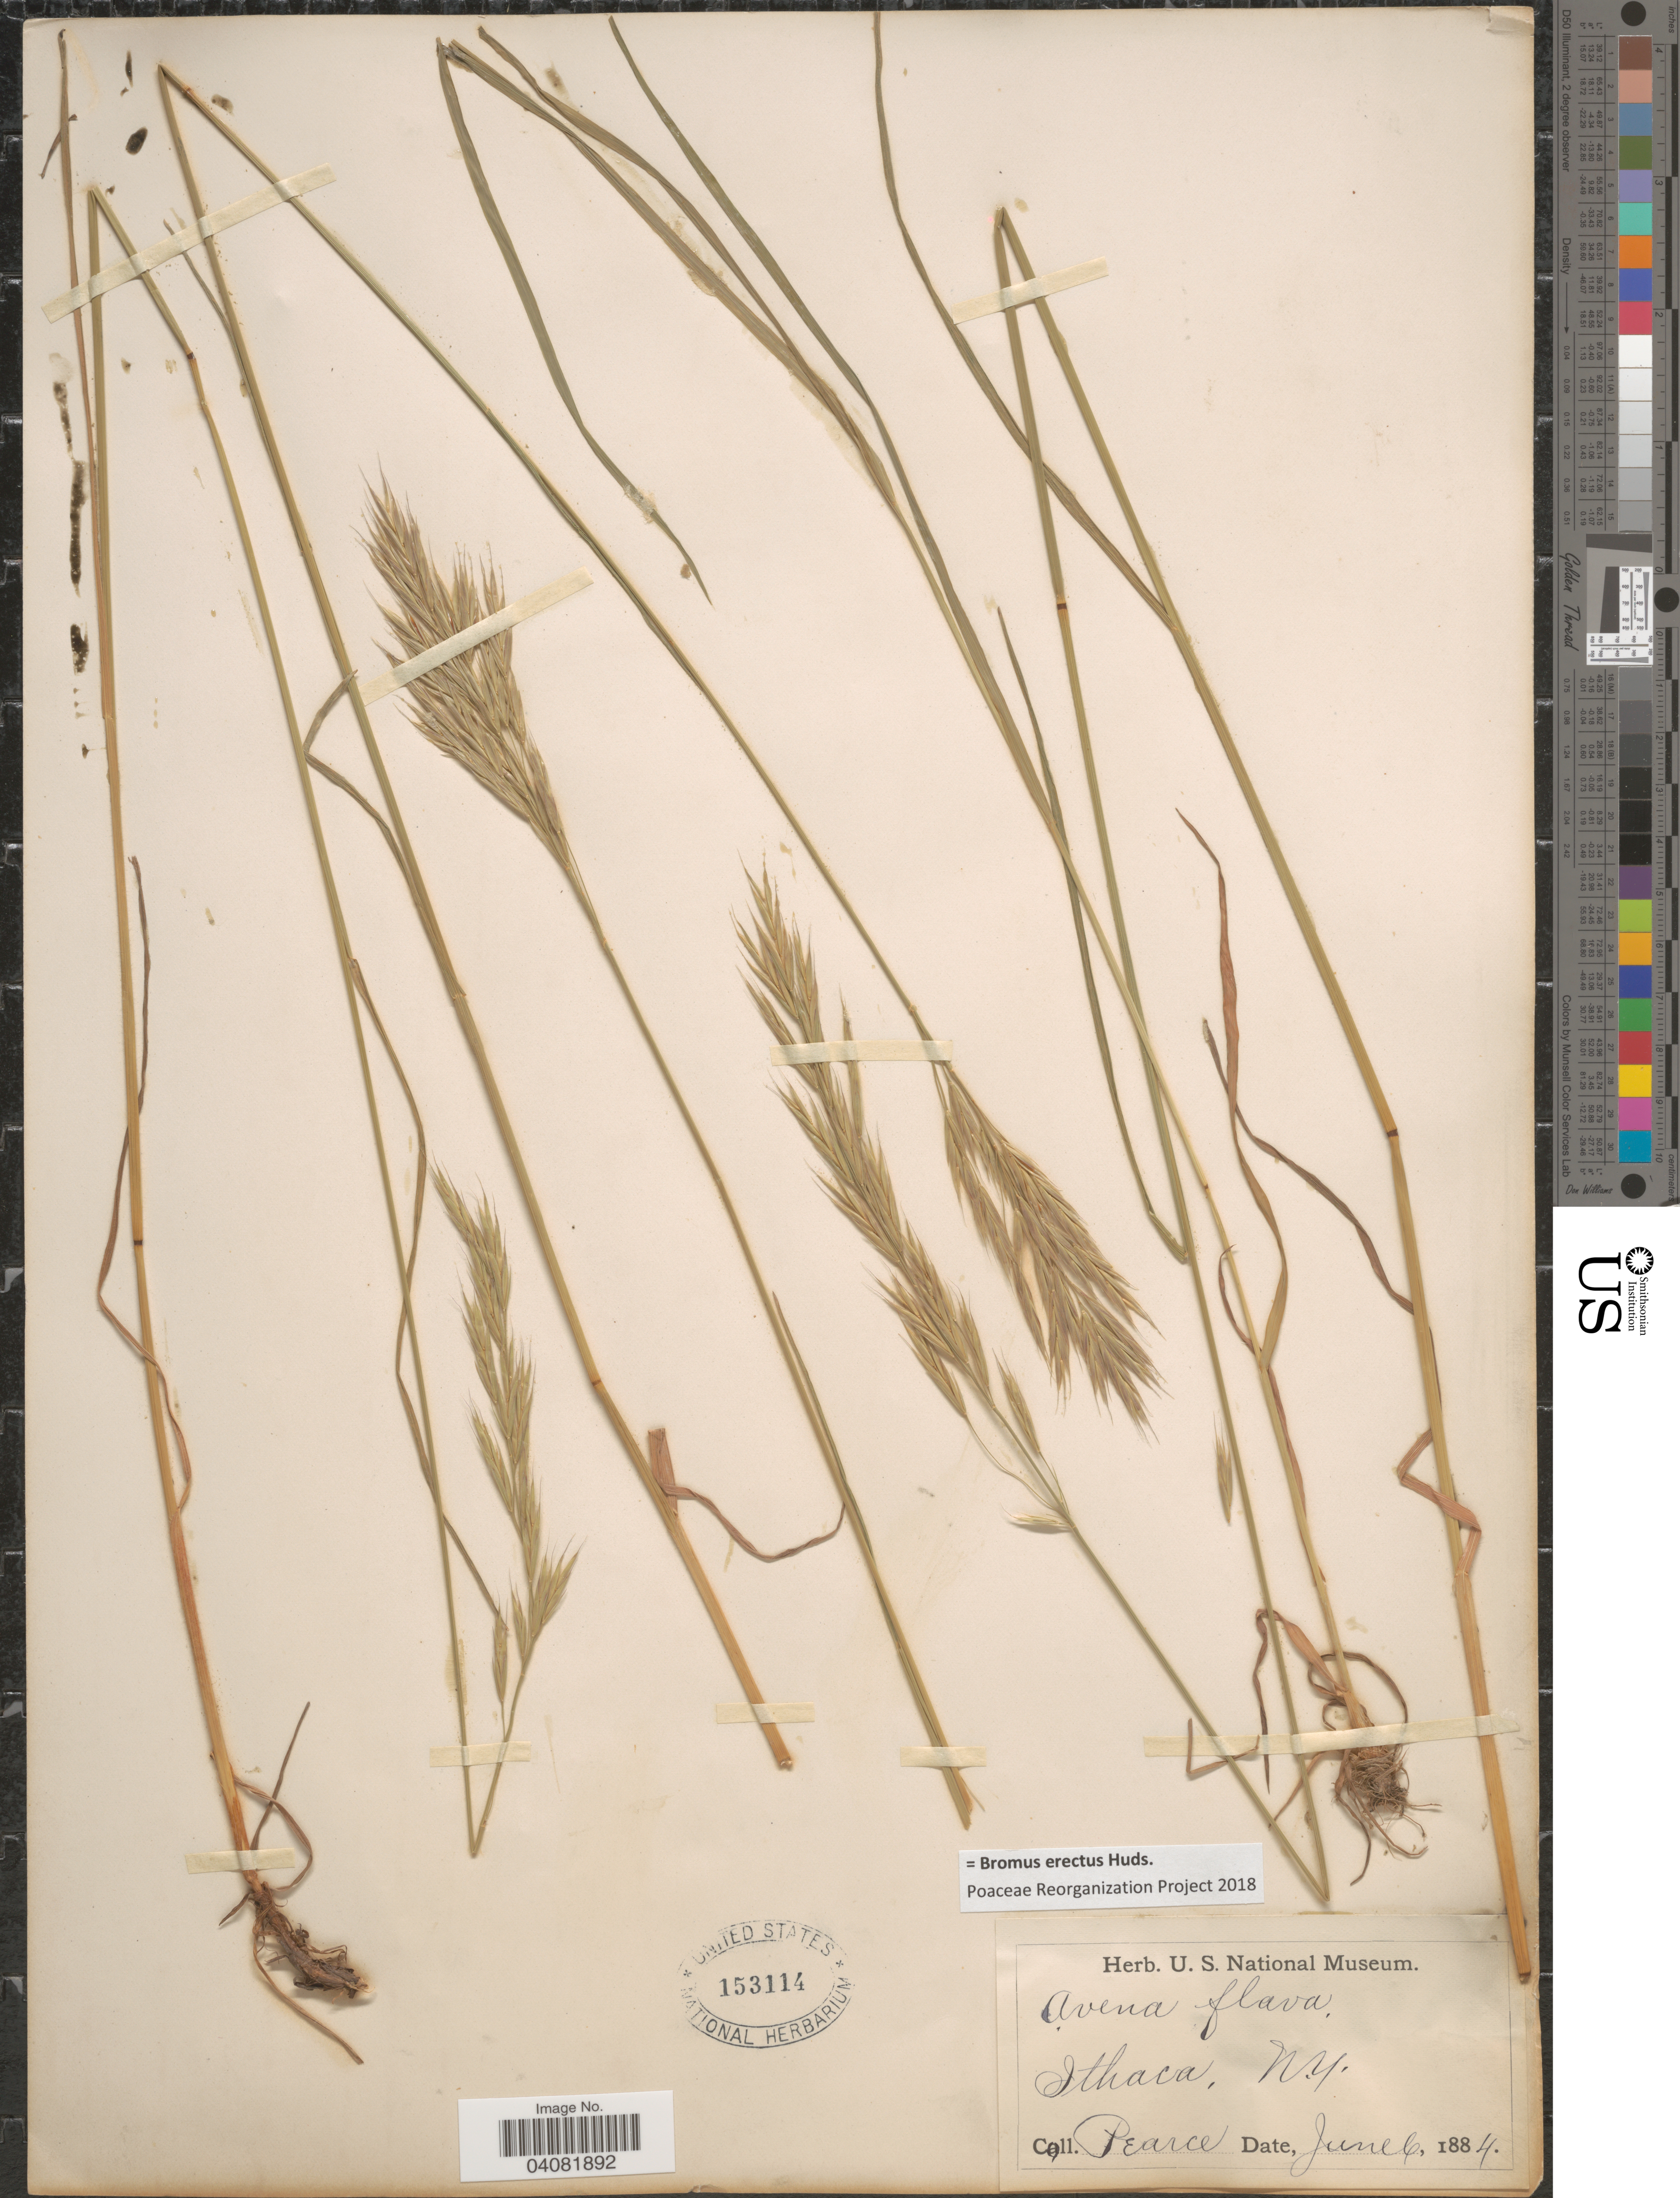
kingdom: Plantae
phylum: Tracheophyta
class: Liliopsida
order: Poales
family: Poaceae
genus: Bromus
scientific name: Bromus erectus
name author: Huds.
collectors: -. Pearce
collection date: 1884-06-06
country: United States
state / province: New York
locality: Ithaca.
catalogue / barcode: US 153114